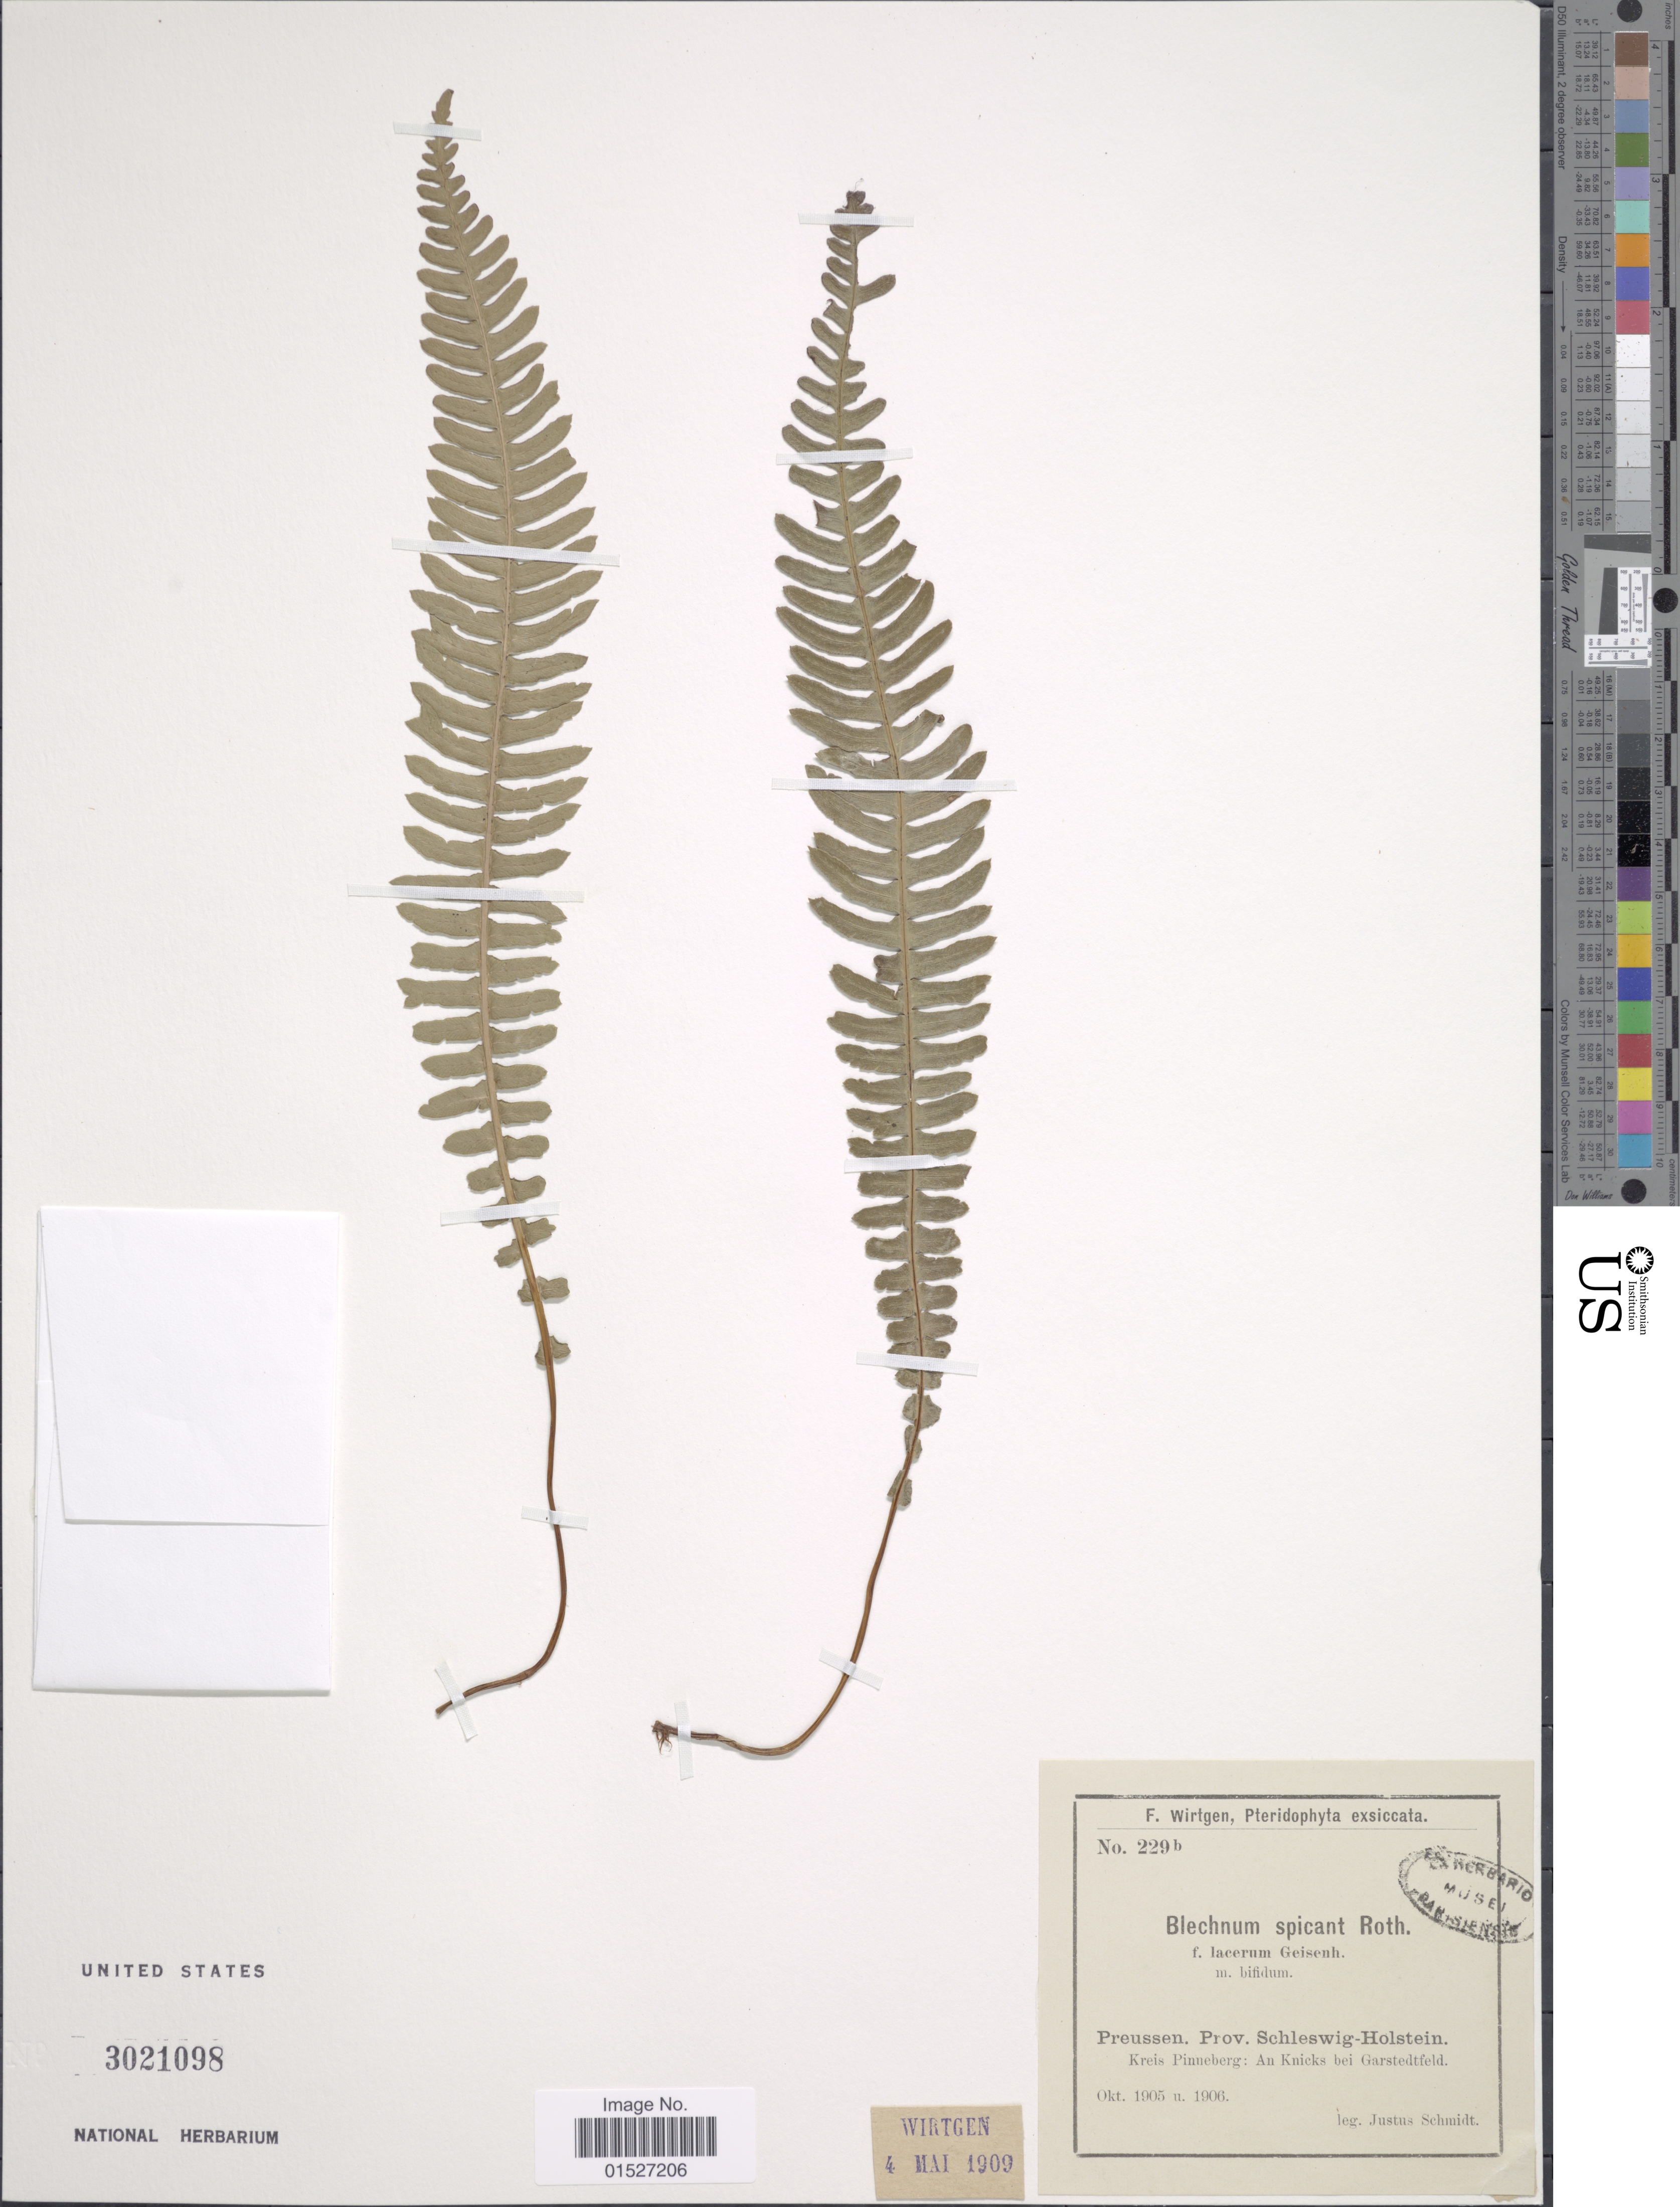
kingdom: Plantae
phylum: Tracheophyta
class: Polypodiopsida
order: Polypodiales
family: Blechnaceae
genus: Blechnum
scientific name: Blechnum spicant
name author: (L.) Sm.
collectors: J. Schmidt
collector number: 229b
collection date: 1905-10/1906-10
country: Germany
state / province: Schleswig-Holstein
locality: Preussen. Prov. Schleswig-Holstein. Kreis Pinneberg: An Knicks bei Garstedtfeld.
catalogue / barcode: US 3021098